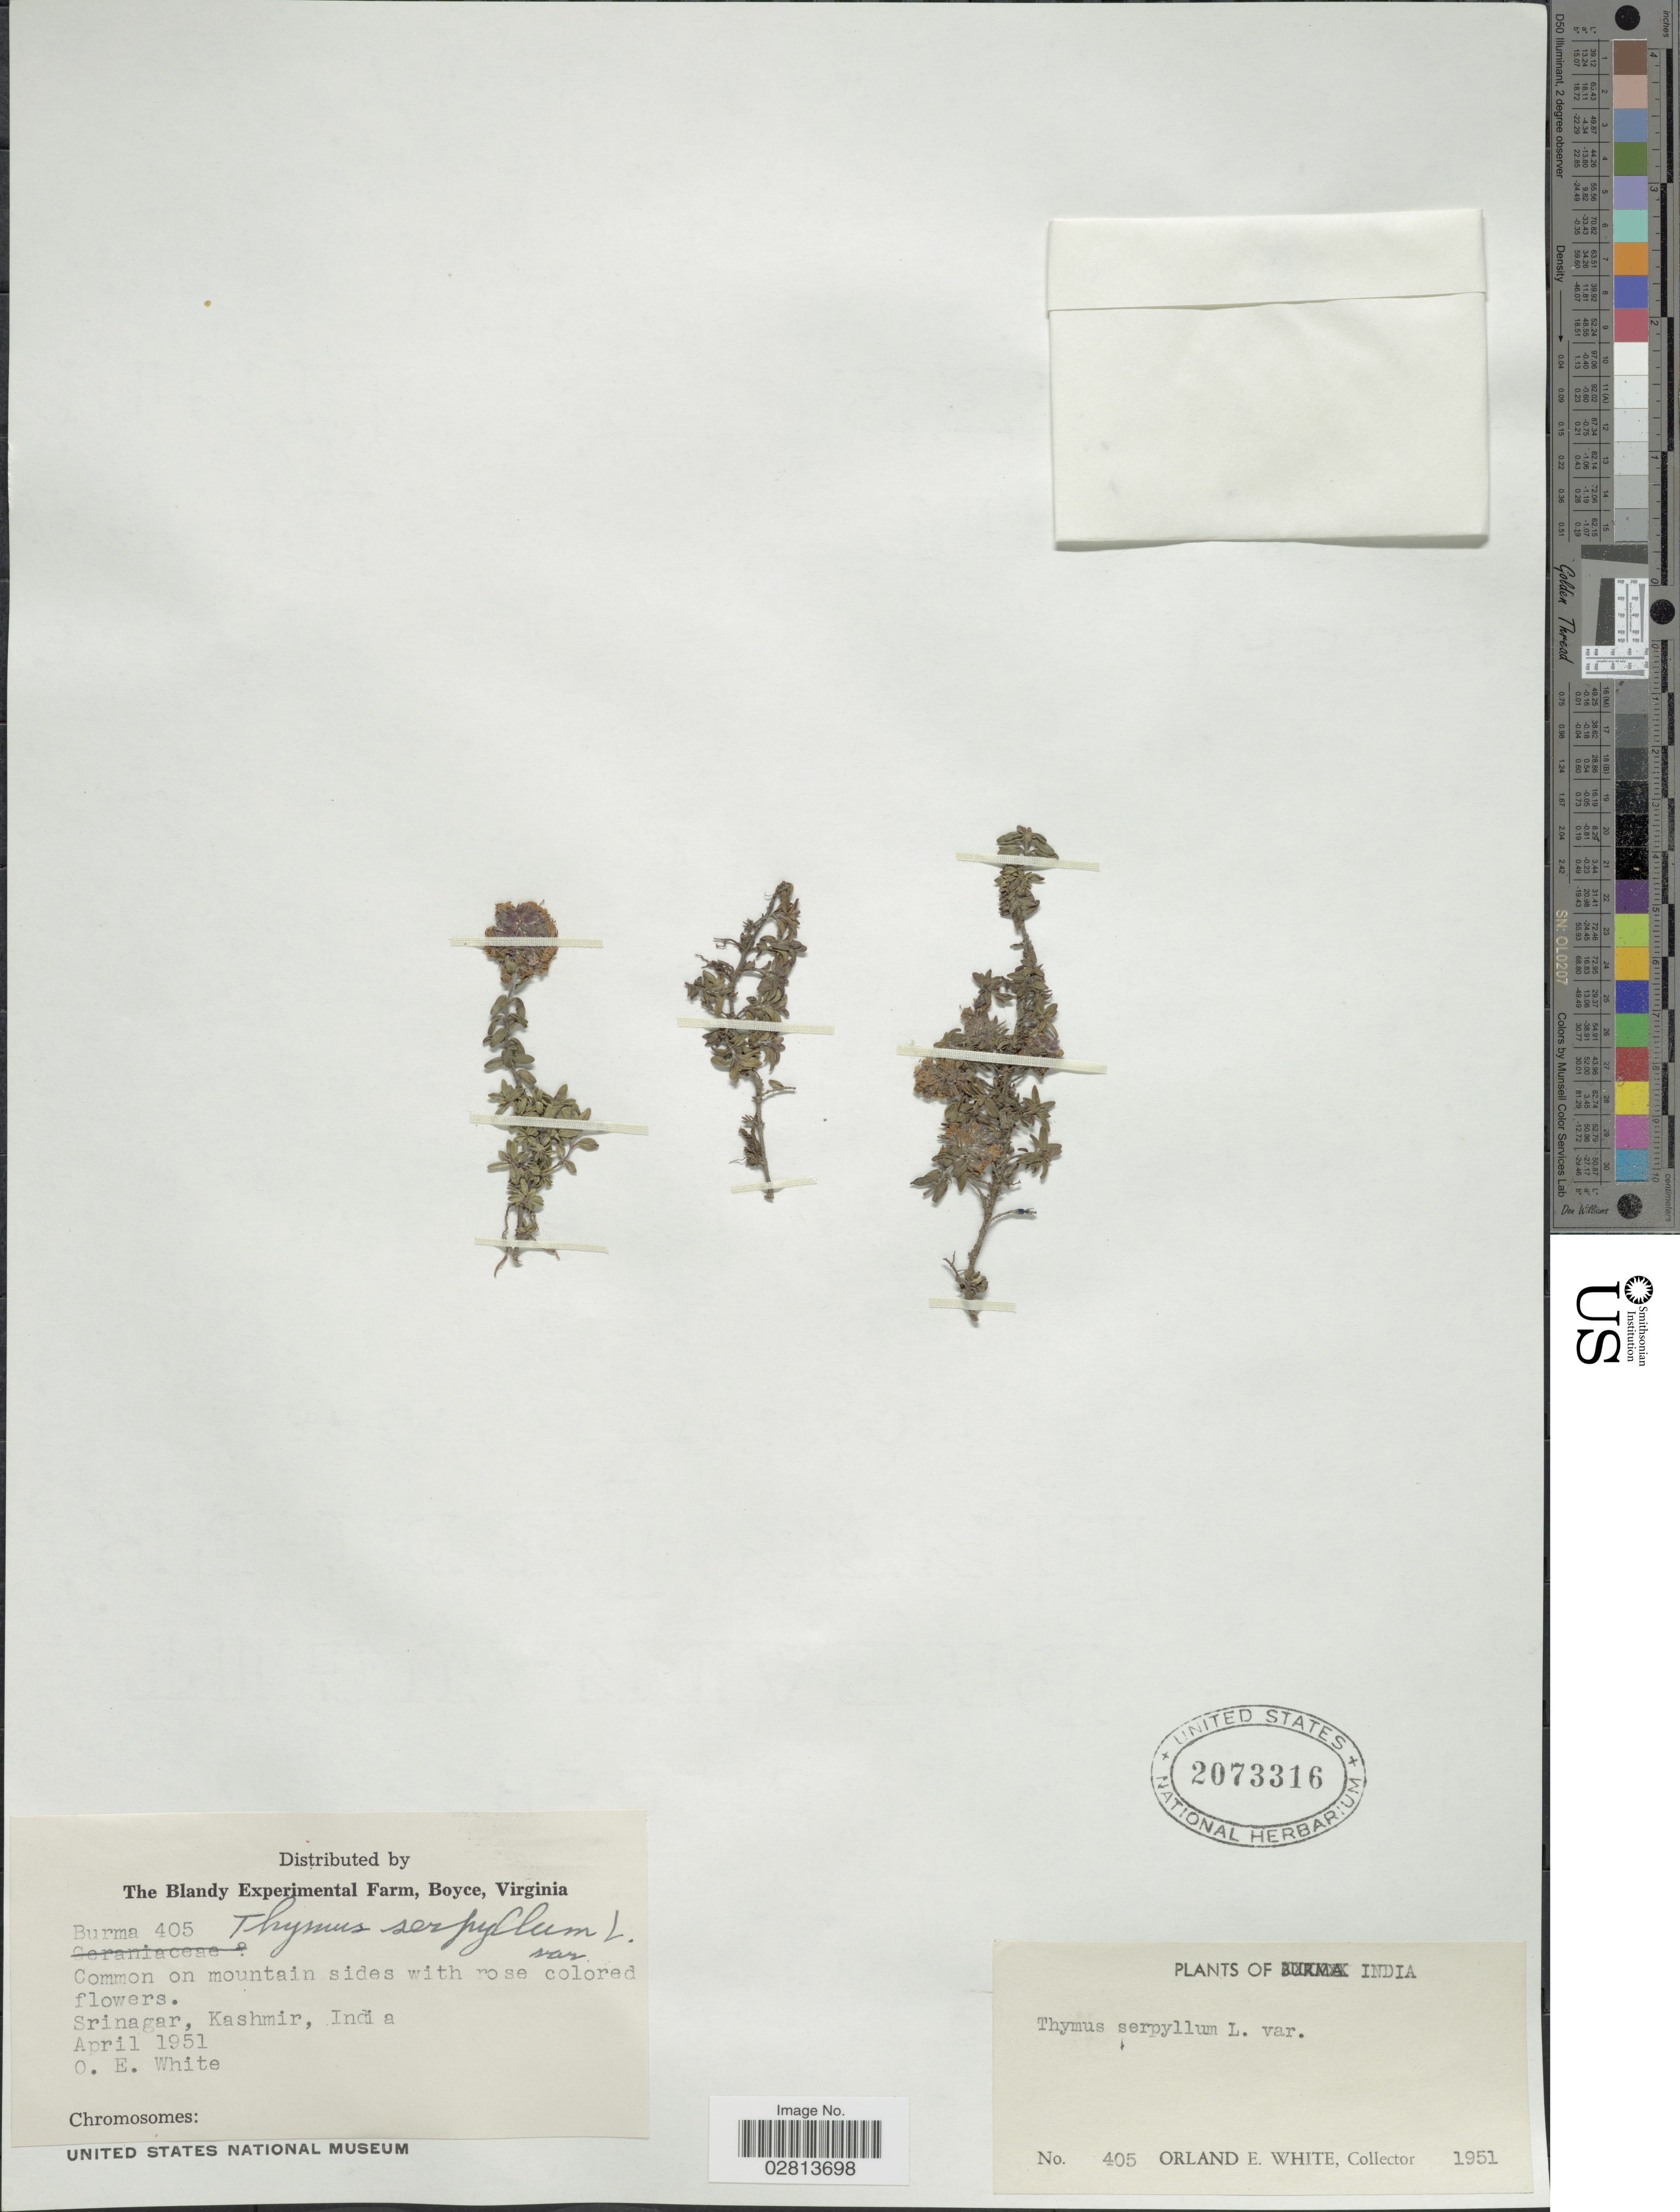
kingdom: Plantae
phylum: Tracheophyta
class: Magnoliopsida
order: Lamiales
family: Lamiaceae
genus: Thymus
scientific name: Thymus serpyllum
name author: L.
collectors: O. E. White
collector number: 405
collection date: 1951-04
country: India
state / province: Jammu and Kashmir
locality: Srinagar, Kashmir.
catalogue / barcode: US 2073316